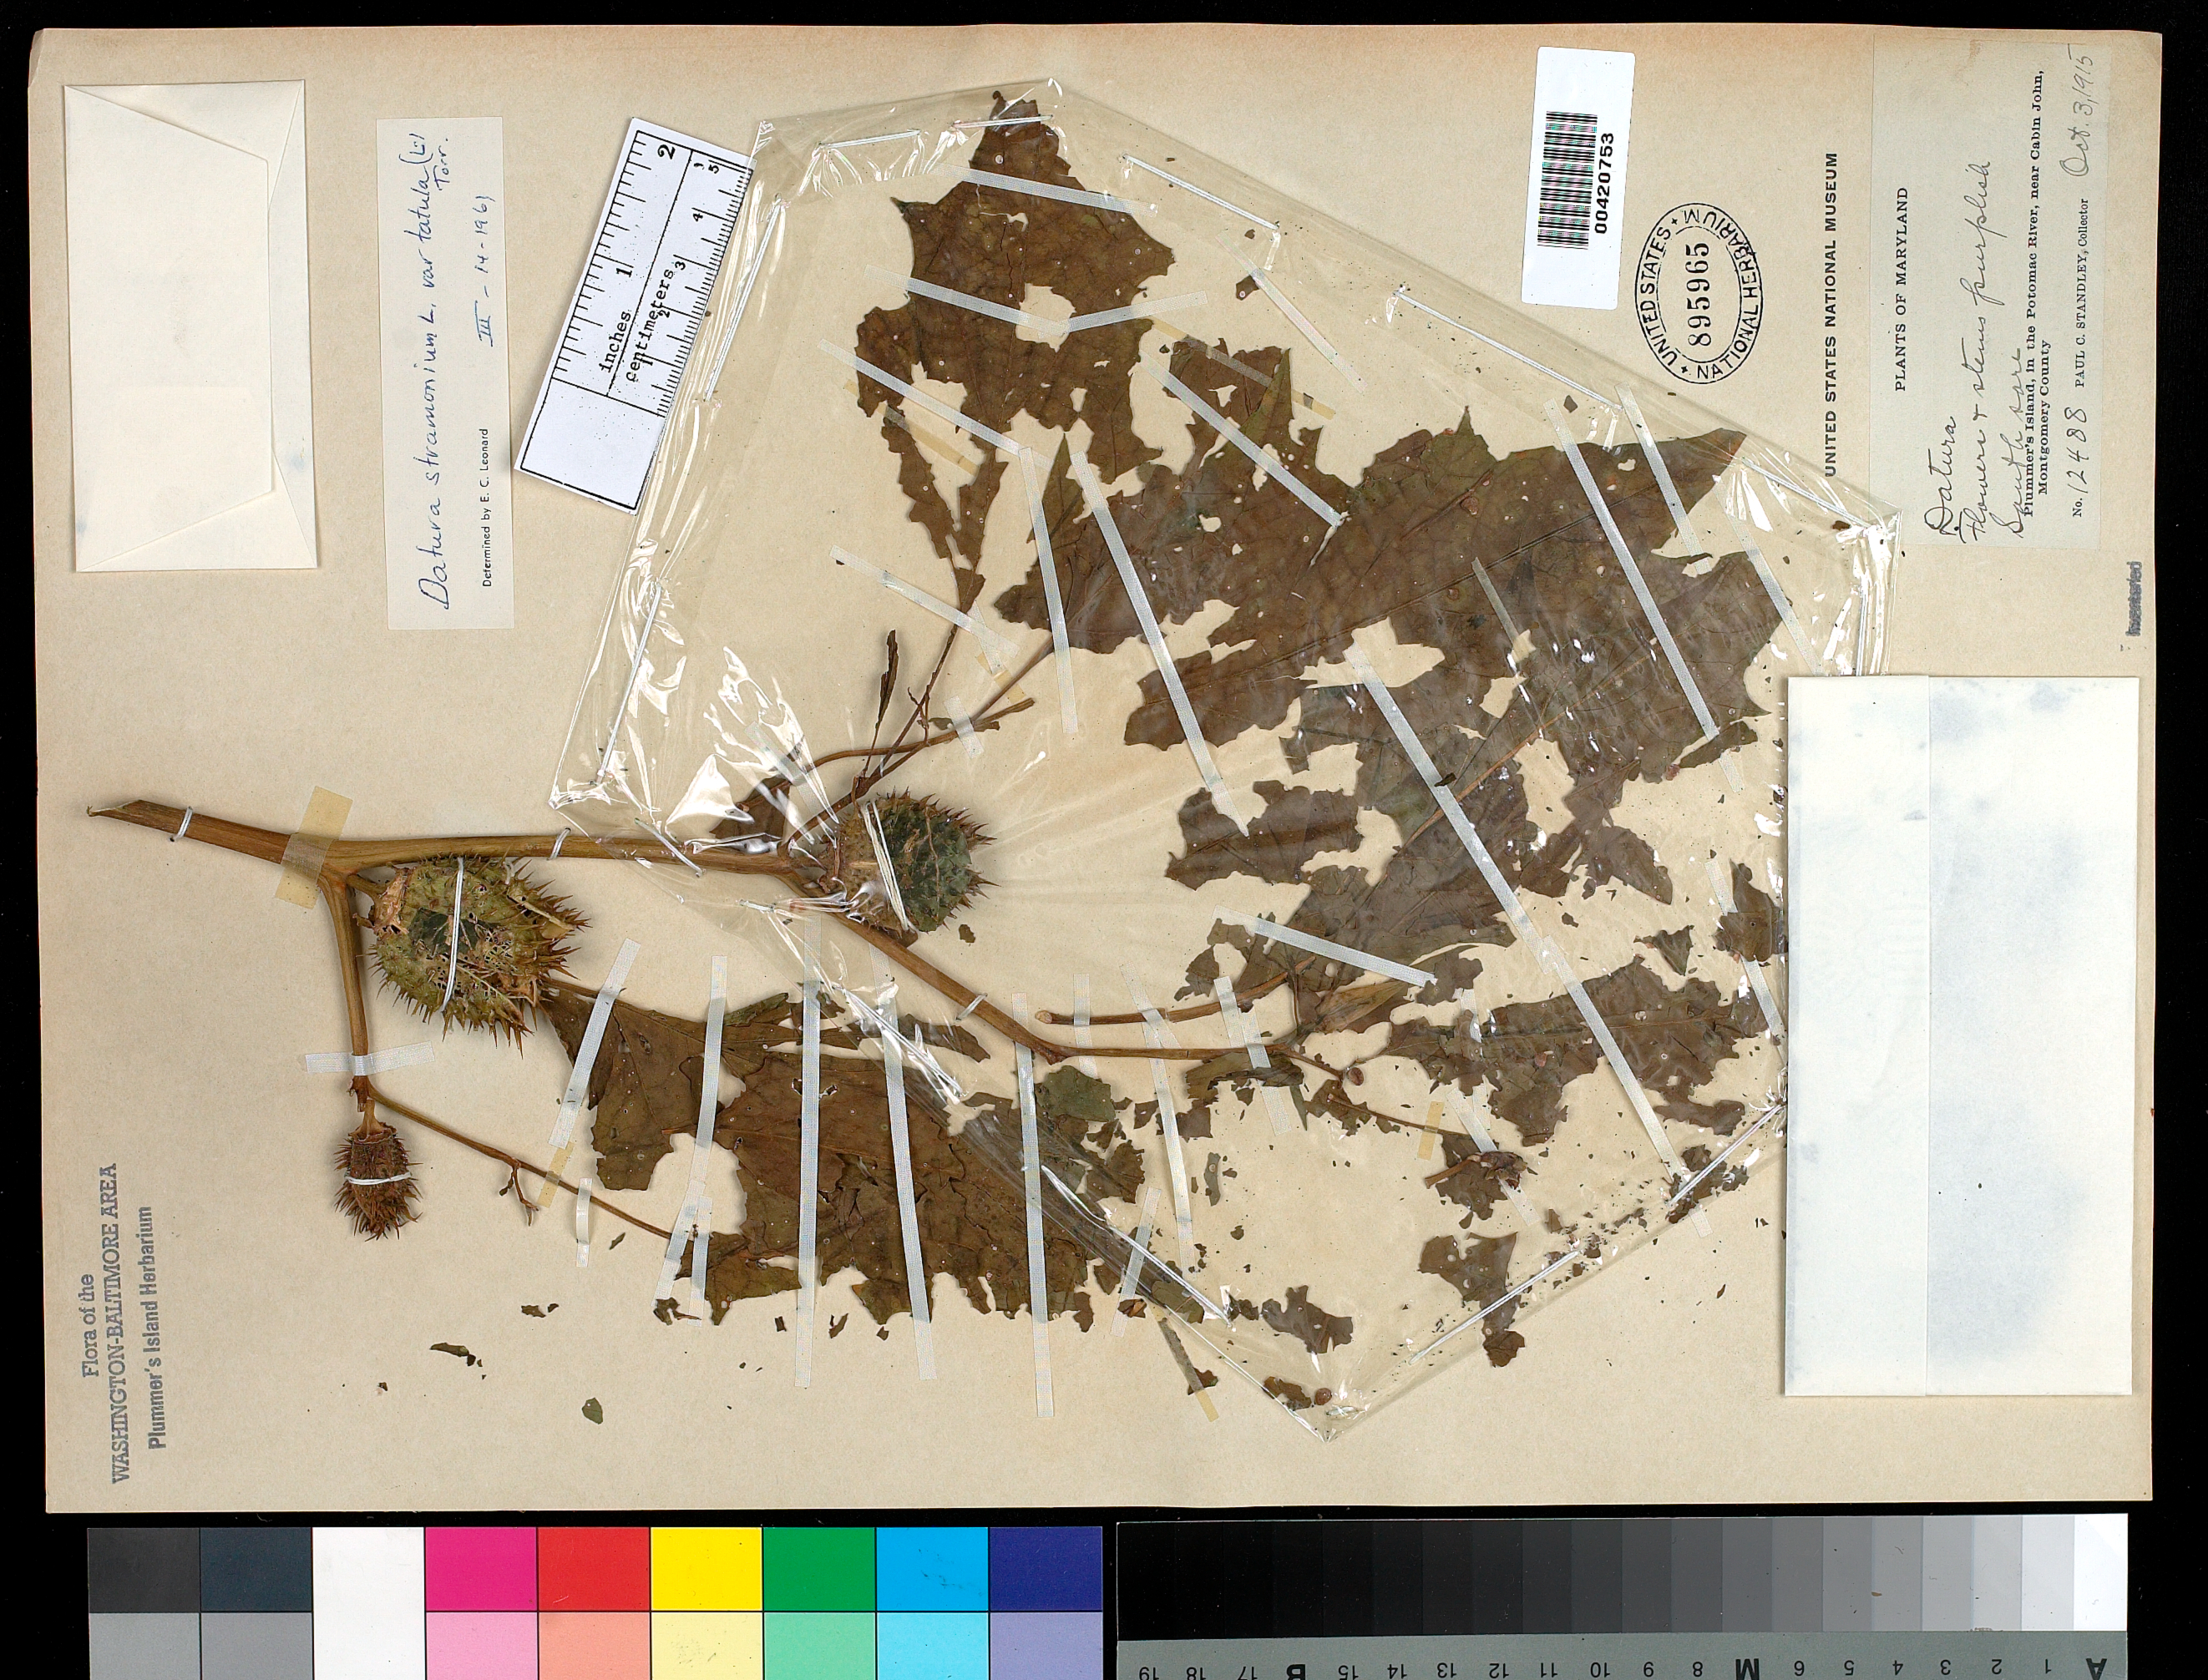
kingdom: Plantae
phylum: Tracheophyta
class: Magnoliopsida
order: Solanales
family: Solanaceae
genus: Datura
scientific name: Datura stramonium var. tatula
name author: (L.) Torr.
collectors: P. C. Standley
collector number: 12488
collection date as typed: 03 Oct 1915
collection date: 1915-10-03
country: United States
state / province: Maryland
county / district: Montgomery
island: Plummers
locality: Plummer's Island; south shore C. & O. Canal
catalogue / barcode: US 895965